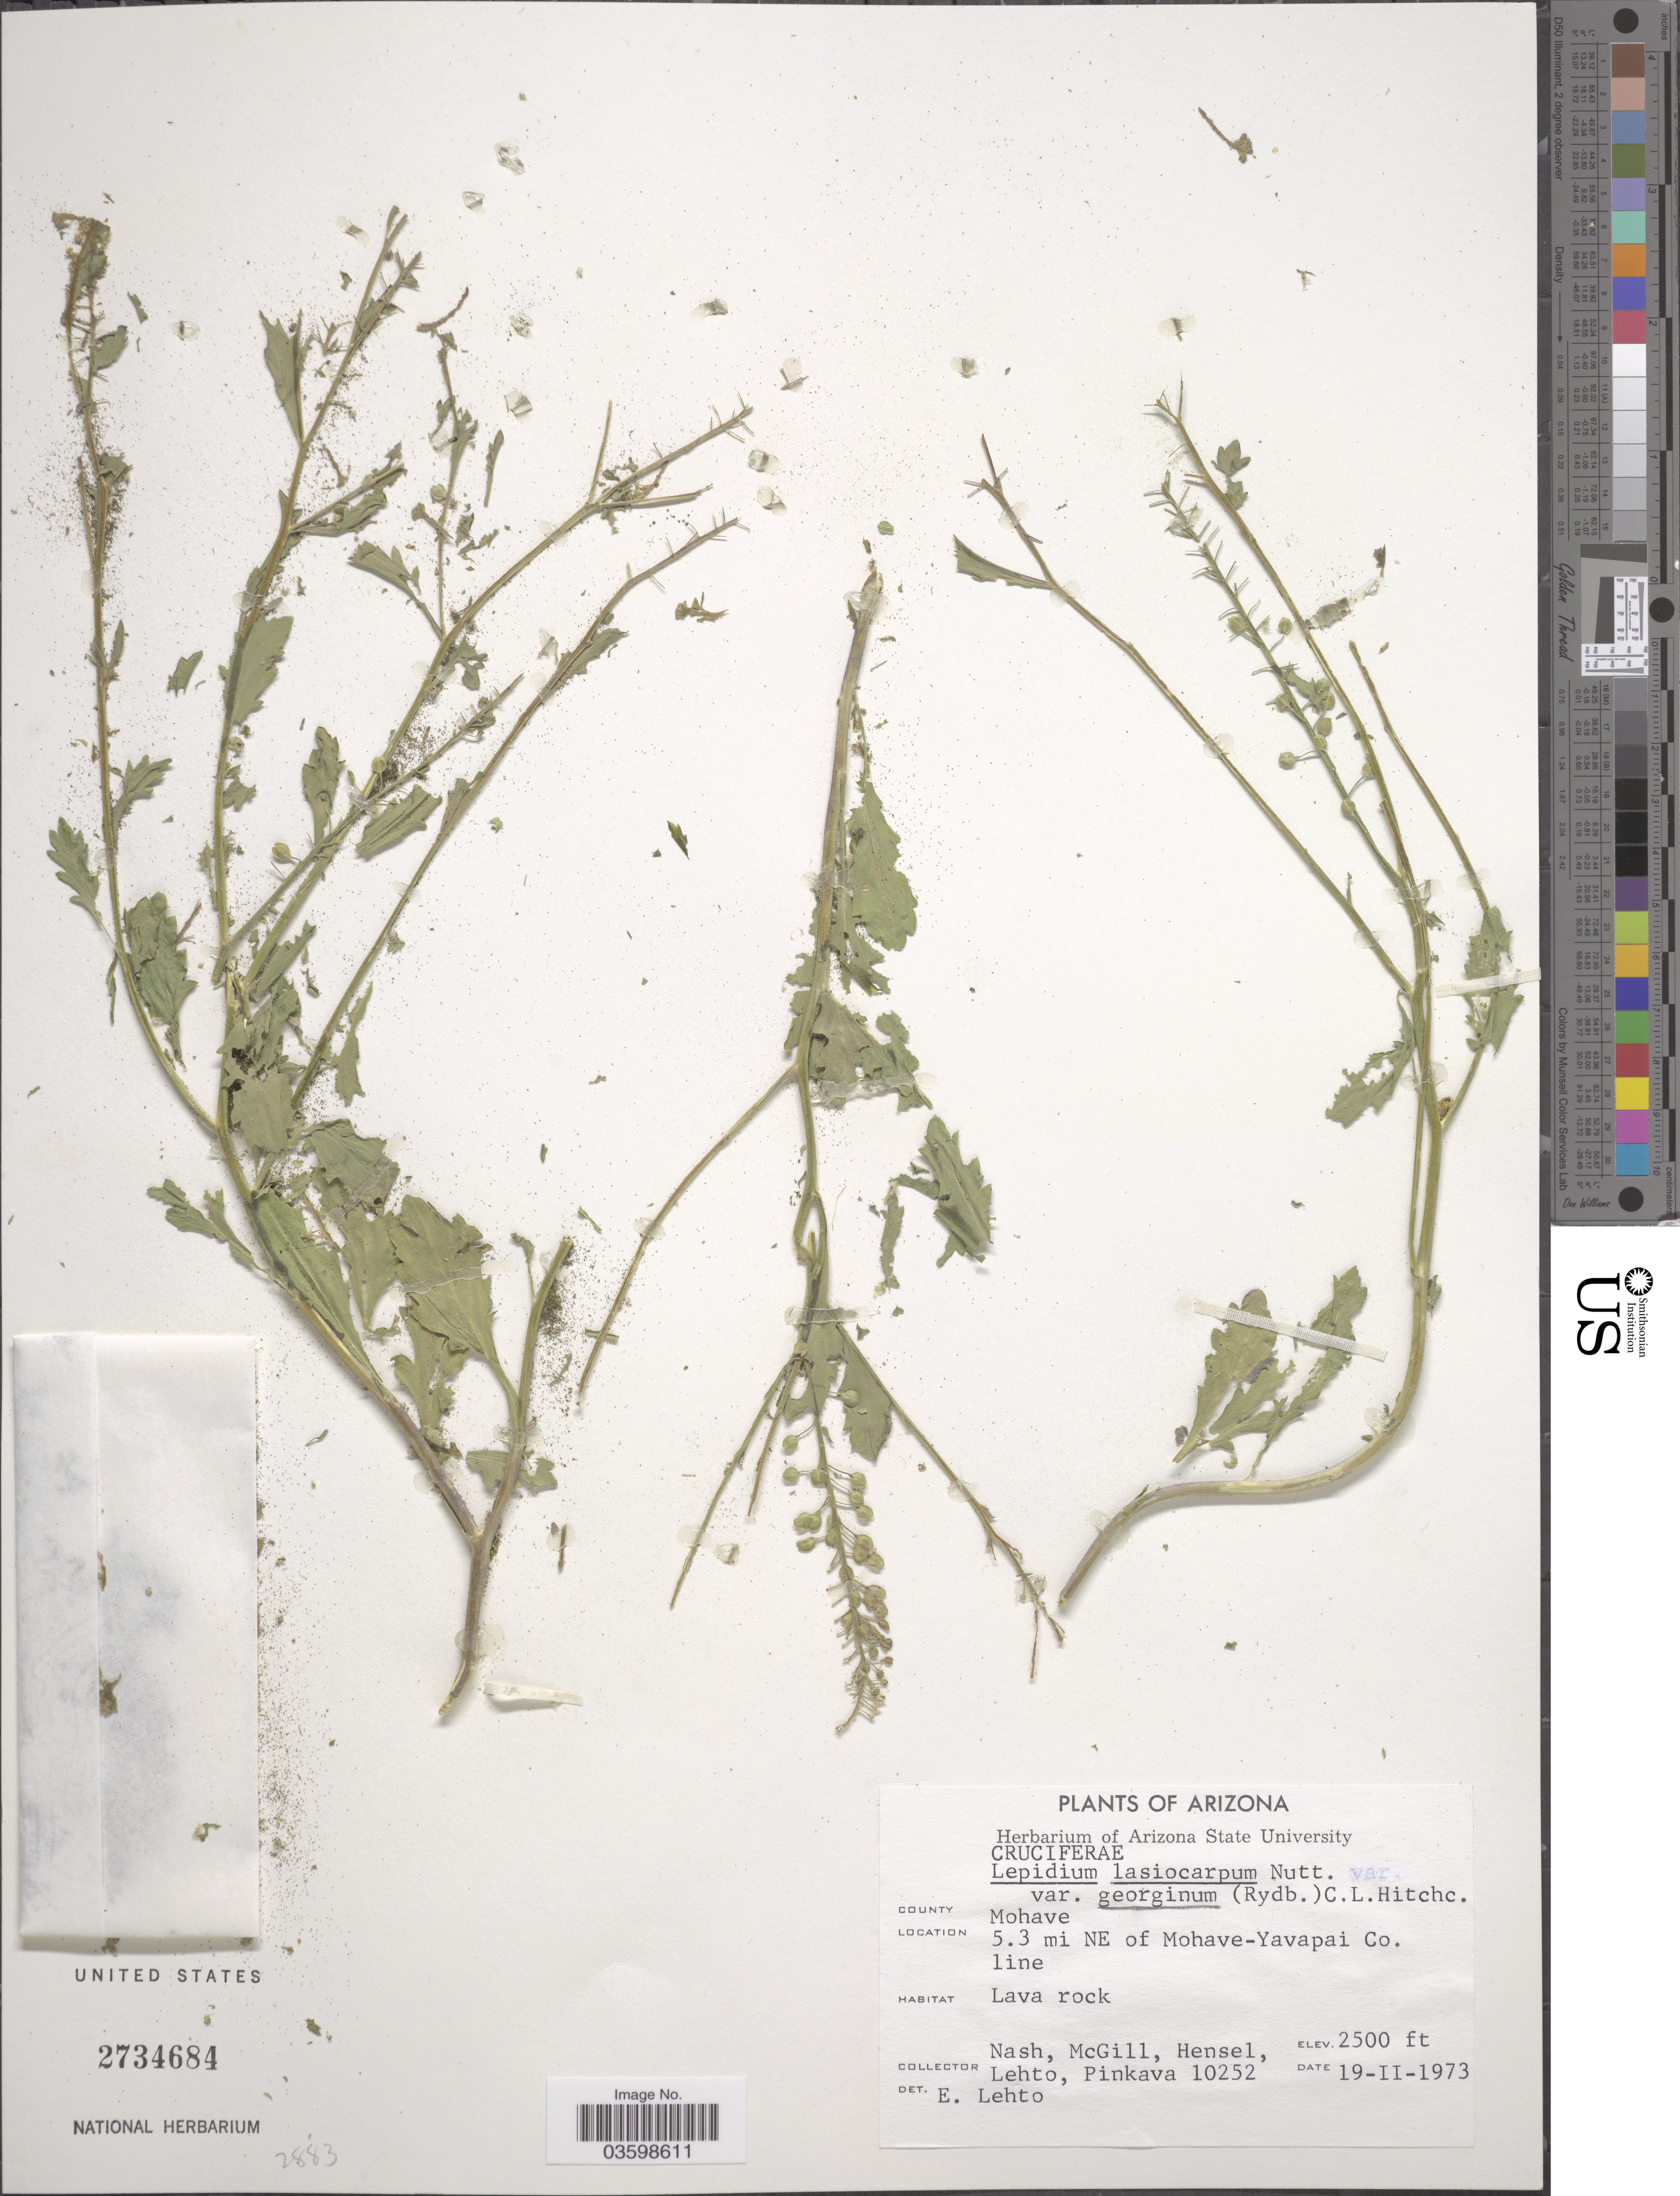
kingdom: Plantae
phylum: Tracheophyta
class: Magnoliopsida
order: Brassicales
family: Brassicaceae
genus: Lepidium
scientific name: Lepidium lasiocarpum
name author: Nutt.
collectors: -- Nash, -. McGill, -. Hensel, -. Lehto & -. Pinkava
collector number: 10252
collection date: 1973-02-19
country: United States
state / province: Arizona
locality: County Mohave. 5.3 mi NE of Mohave-Yavapai Co. line.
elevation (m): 762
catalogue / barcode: US 2734684